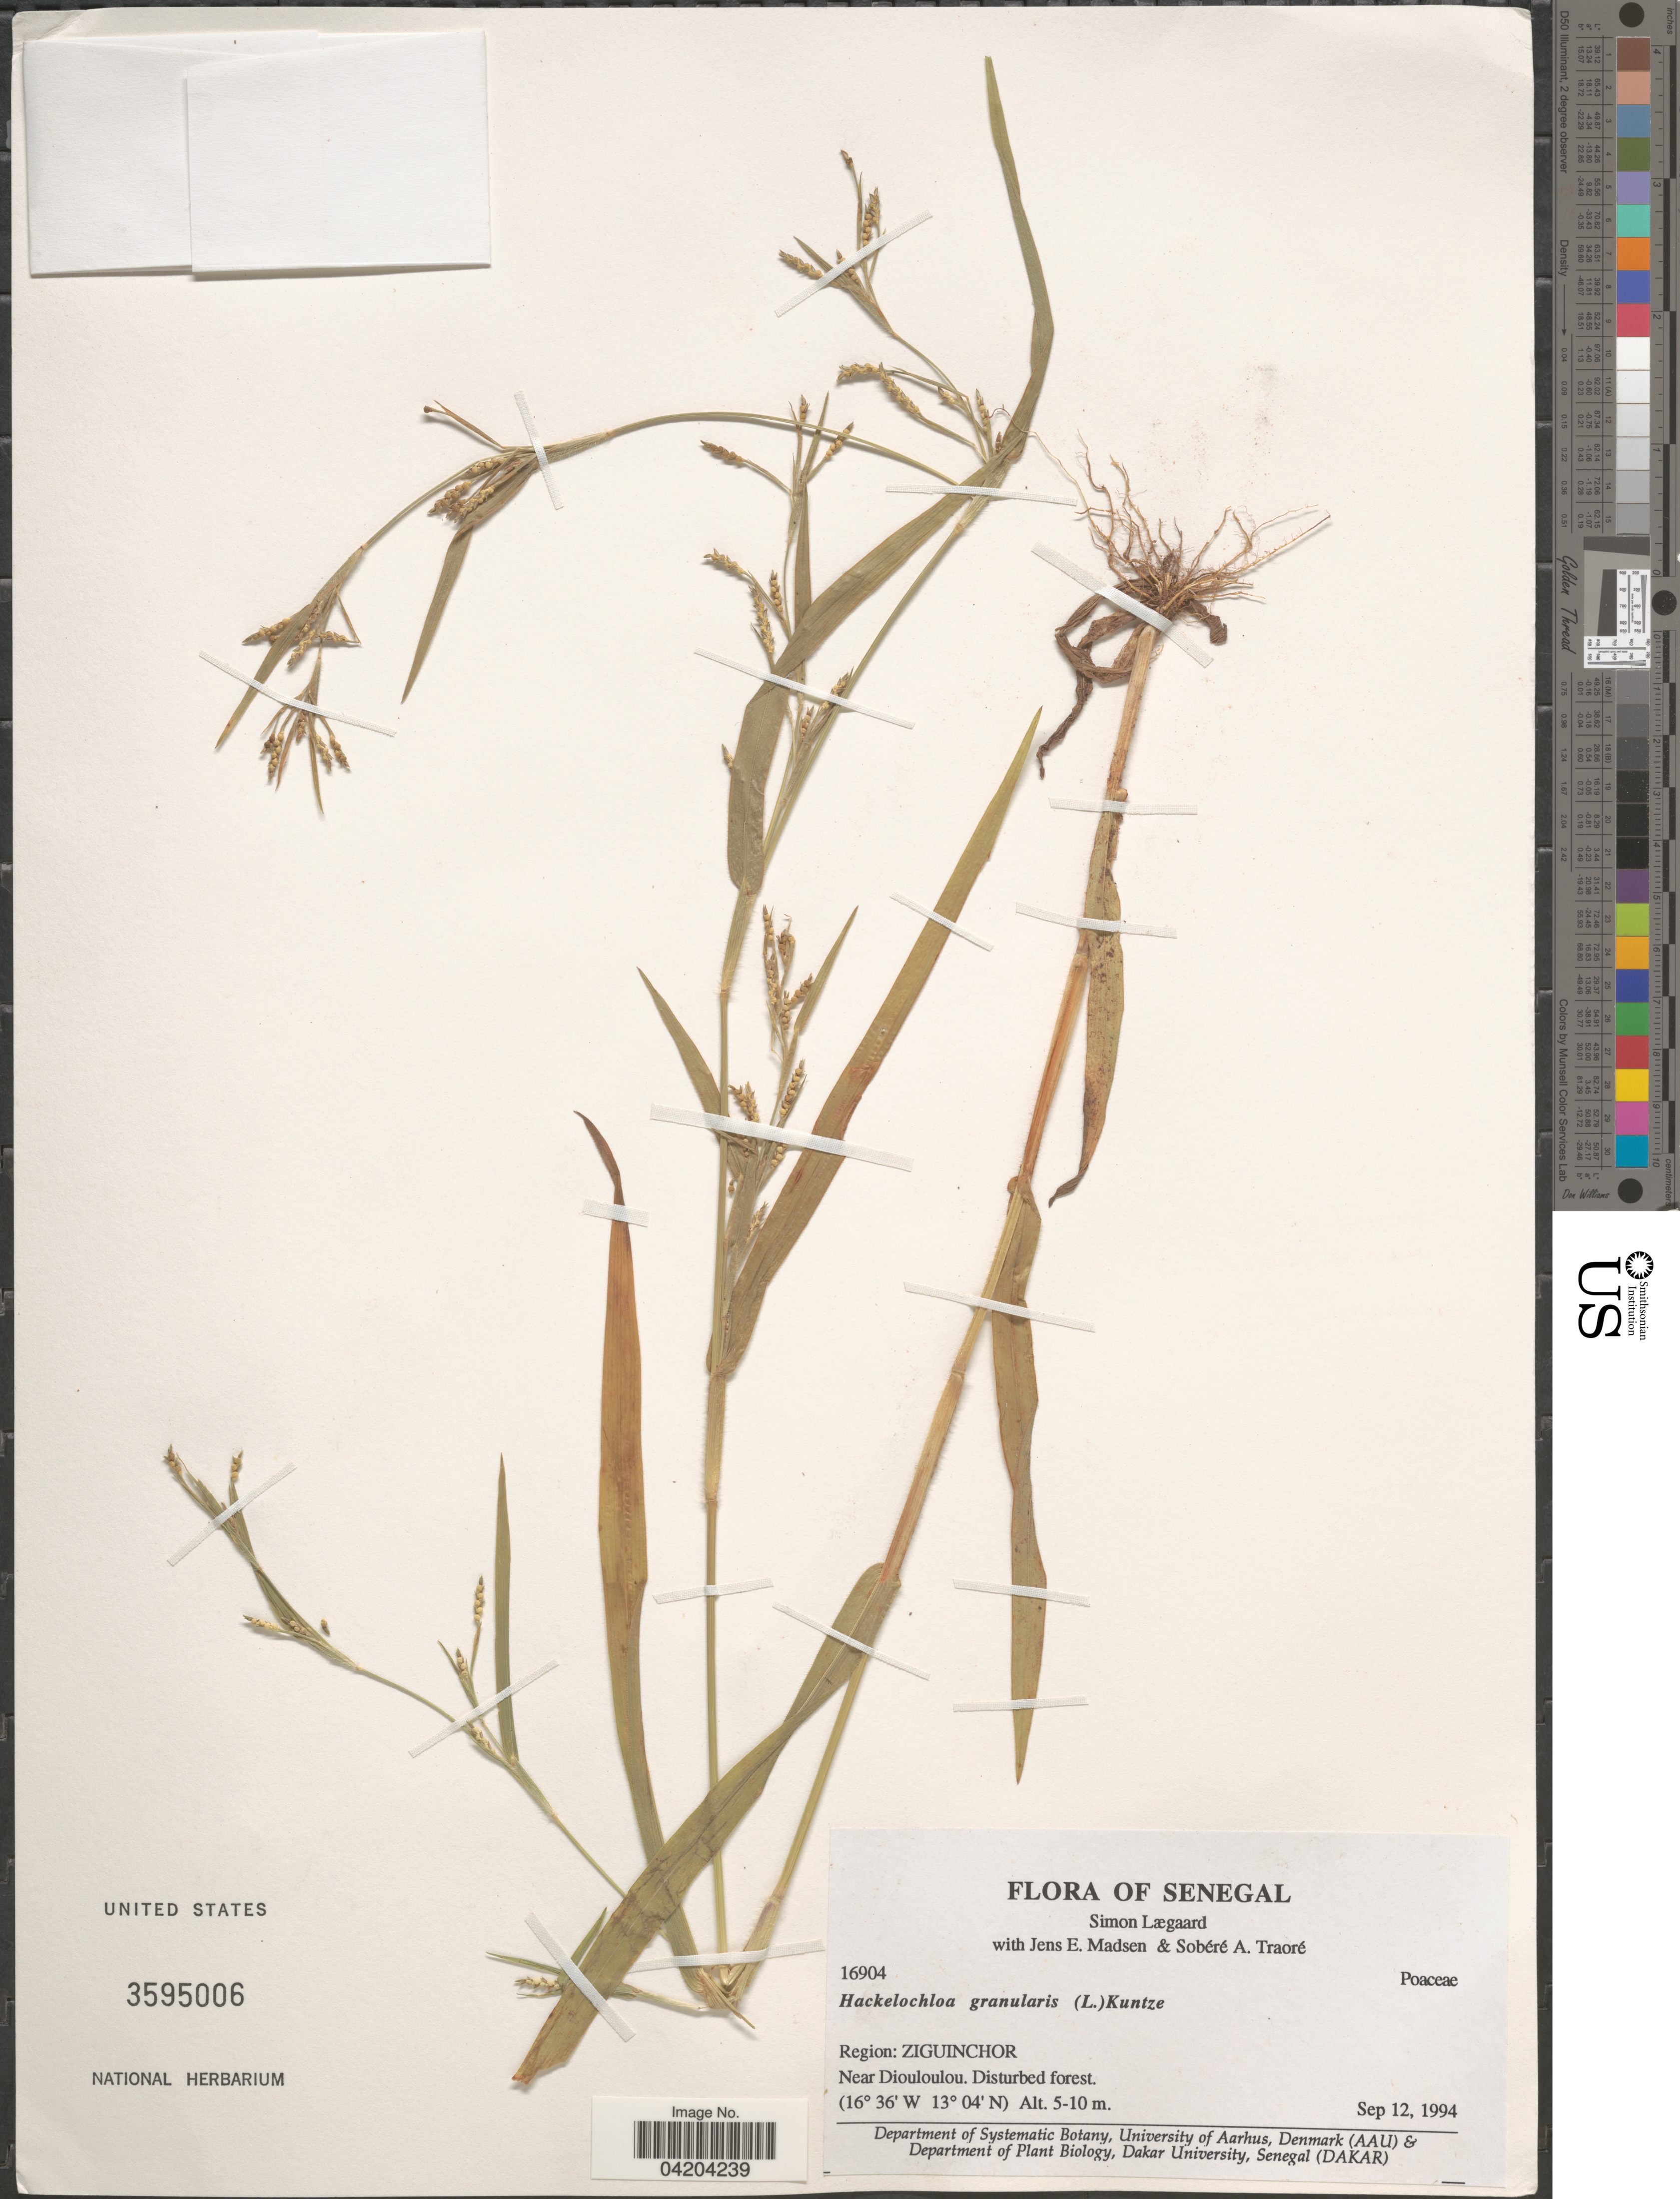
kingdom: Plantae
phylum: Tracheophyta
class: Liliopsida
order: Poales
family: Poaceae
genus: Mnesithea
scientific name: Mnesithea granularis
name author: (L.) de Koning & Sosef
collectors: S. Lægaard, J. E. Madsen & S. Traore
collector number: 16904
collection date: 1994-09-12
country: Senegal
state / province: Ziguinchor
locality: Region: Ziguinchor. Near Diouloulou.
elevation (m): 5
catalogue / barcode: US 3595006